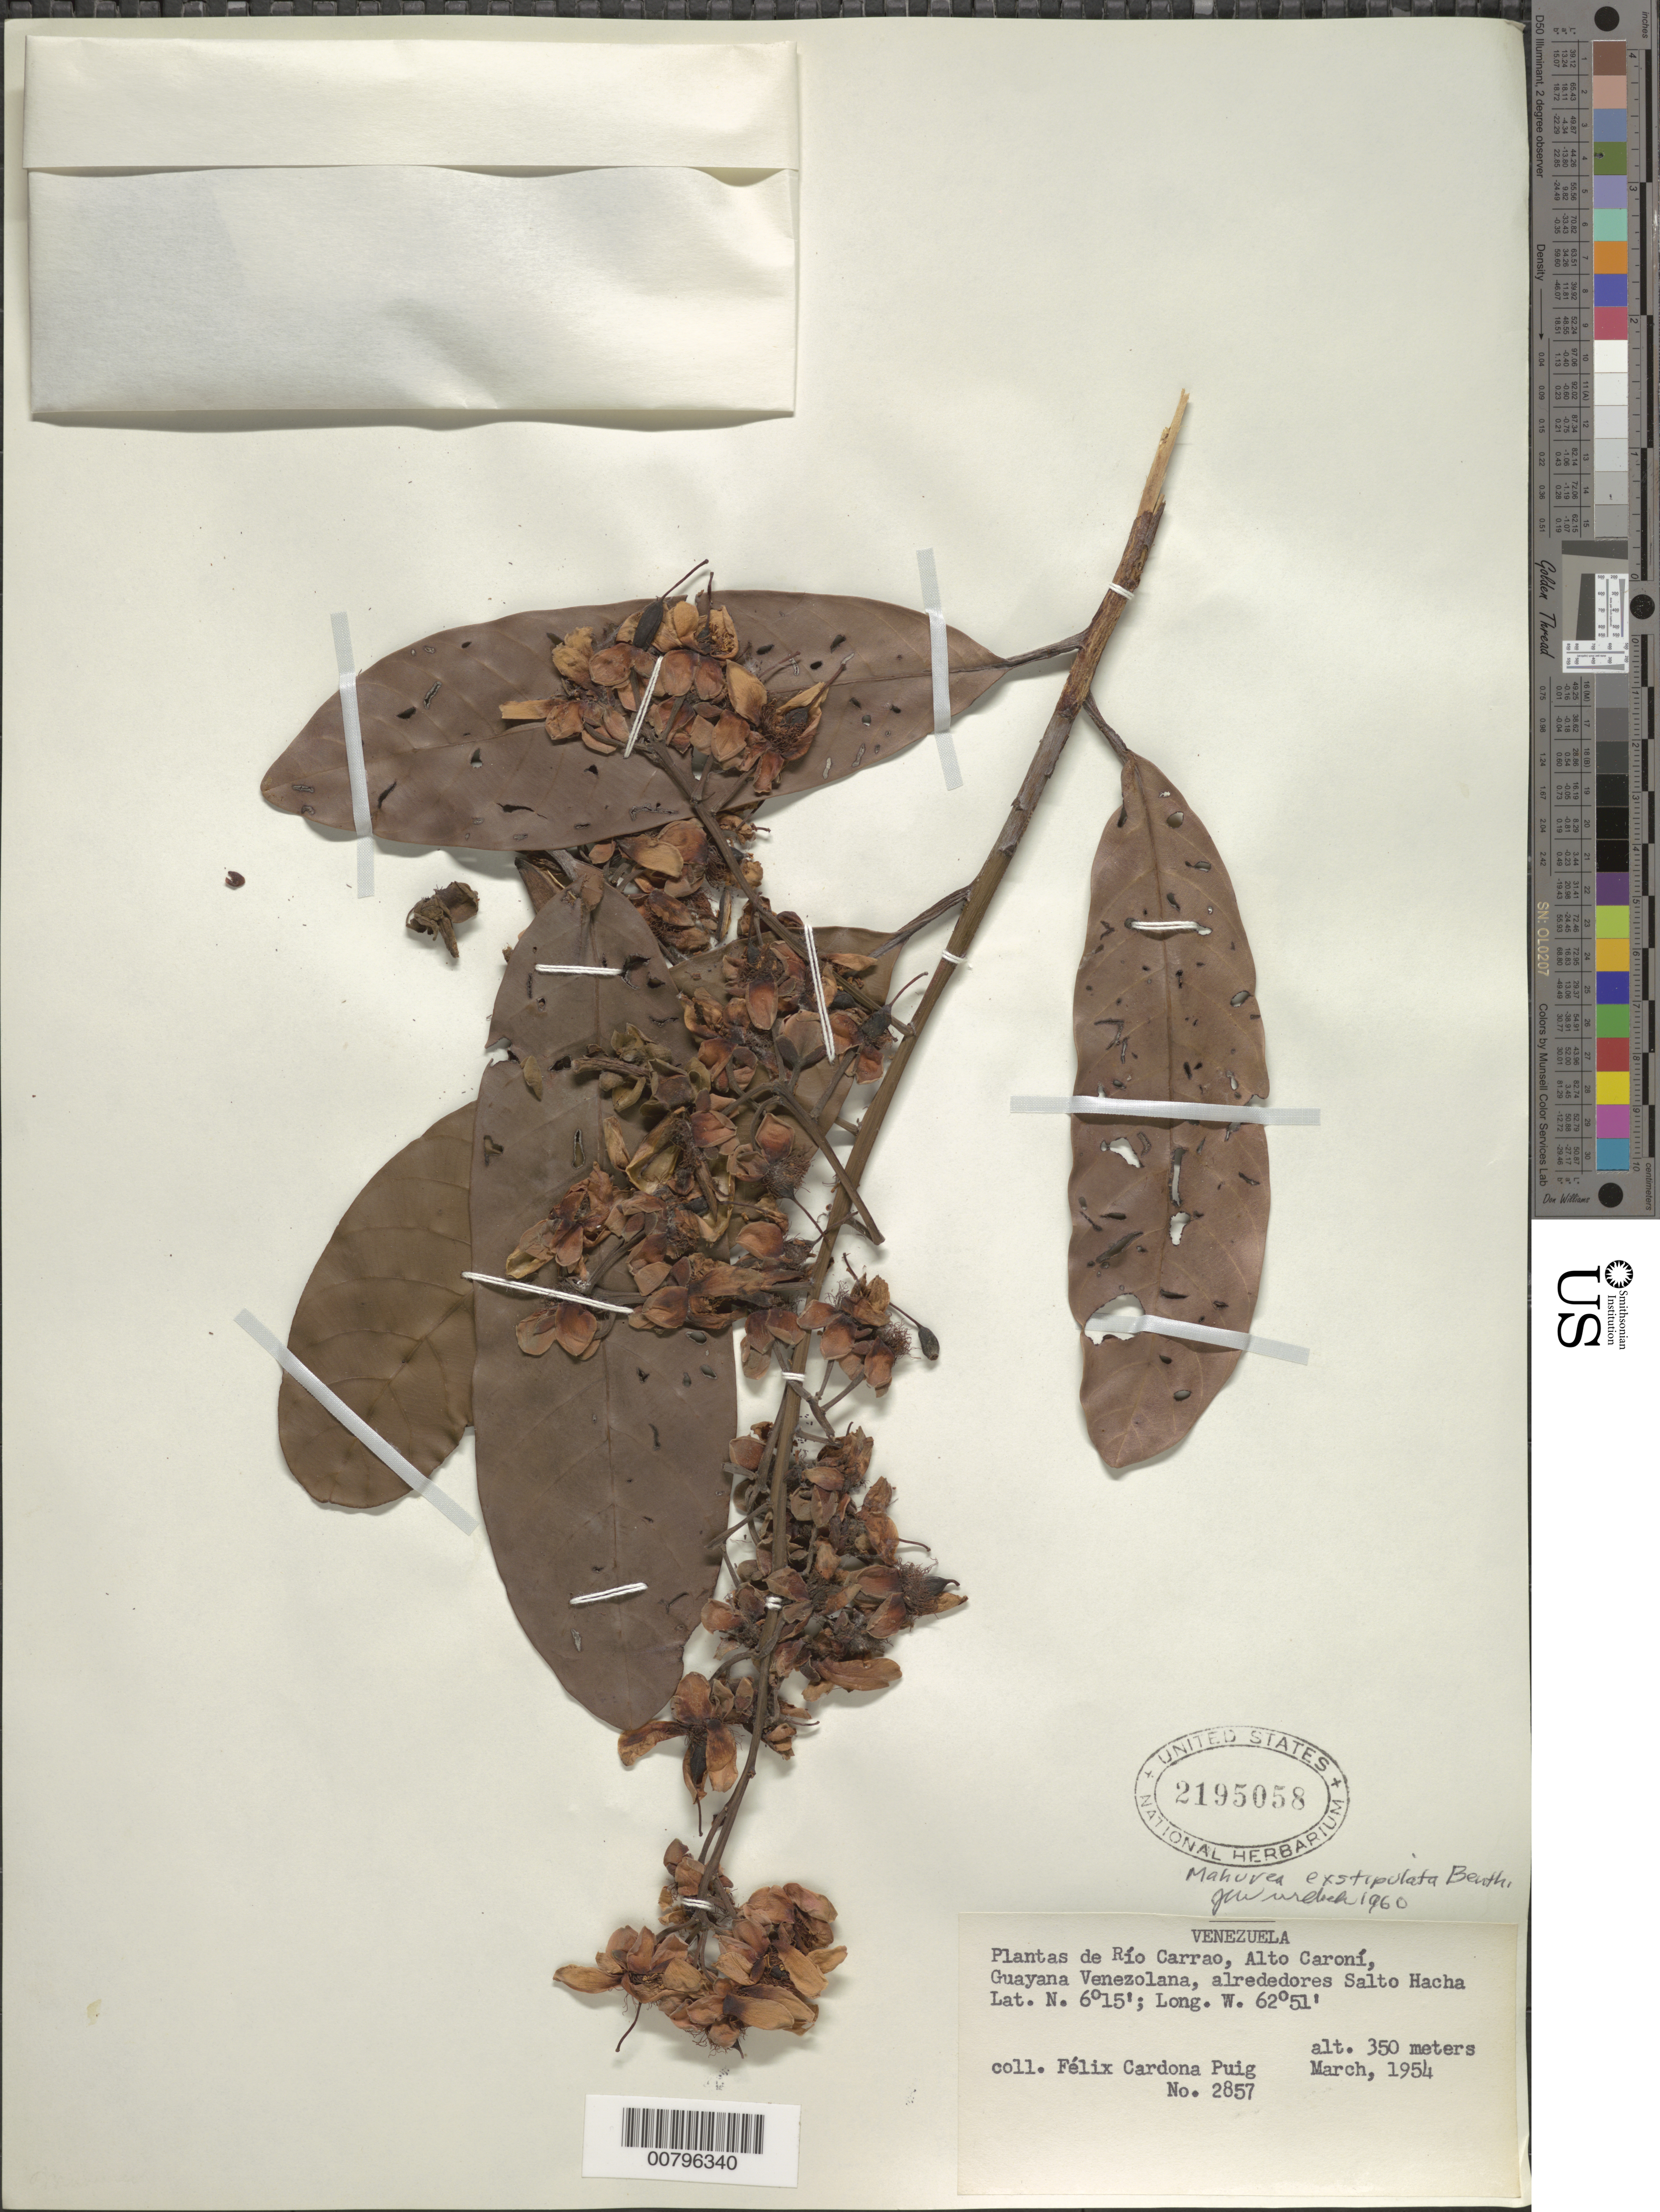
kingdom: Plantae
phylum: Tracheophyta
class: Magnoliopsida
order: Malpighiales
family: Calophyllaceae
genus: Mahurea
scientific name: Mahurea exstipulata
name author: Benth.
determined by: Wurdack, John J., (US), US (UNITED STATES)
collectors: F. Cardona Puig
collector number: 2857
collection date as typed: Mar-54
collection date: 1954-03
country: Venezuela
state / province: Bolívar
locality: Alto Río Caroni, Rio Carrao, Salto Hacha, Guayana Venezolana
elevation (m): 350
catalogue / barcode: US 2195058